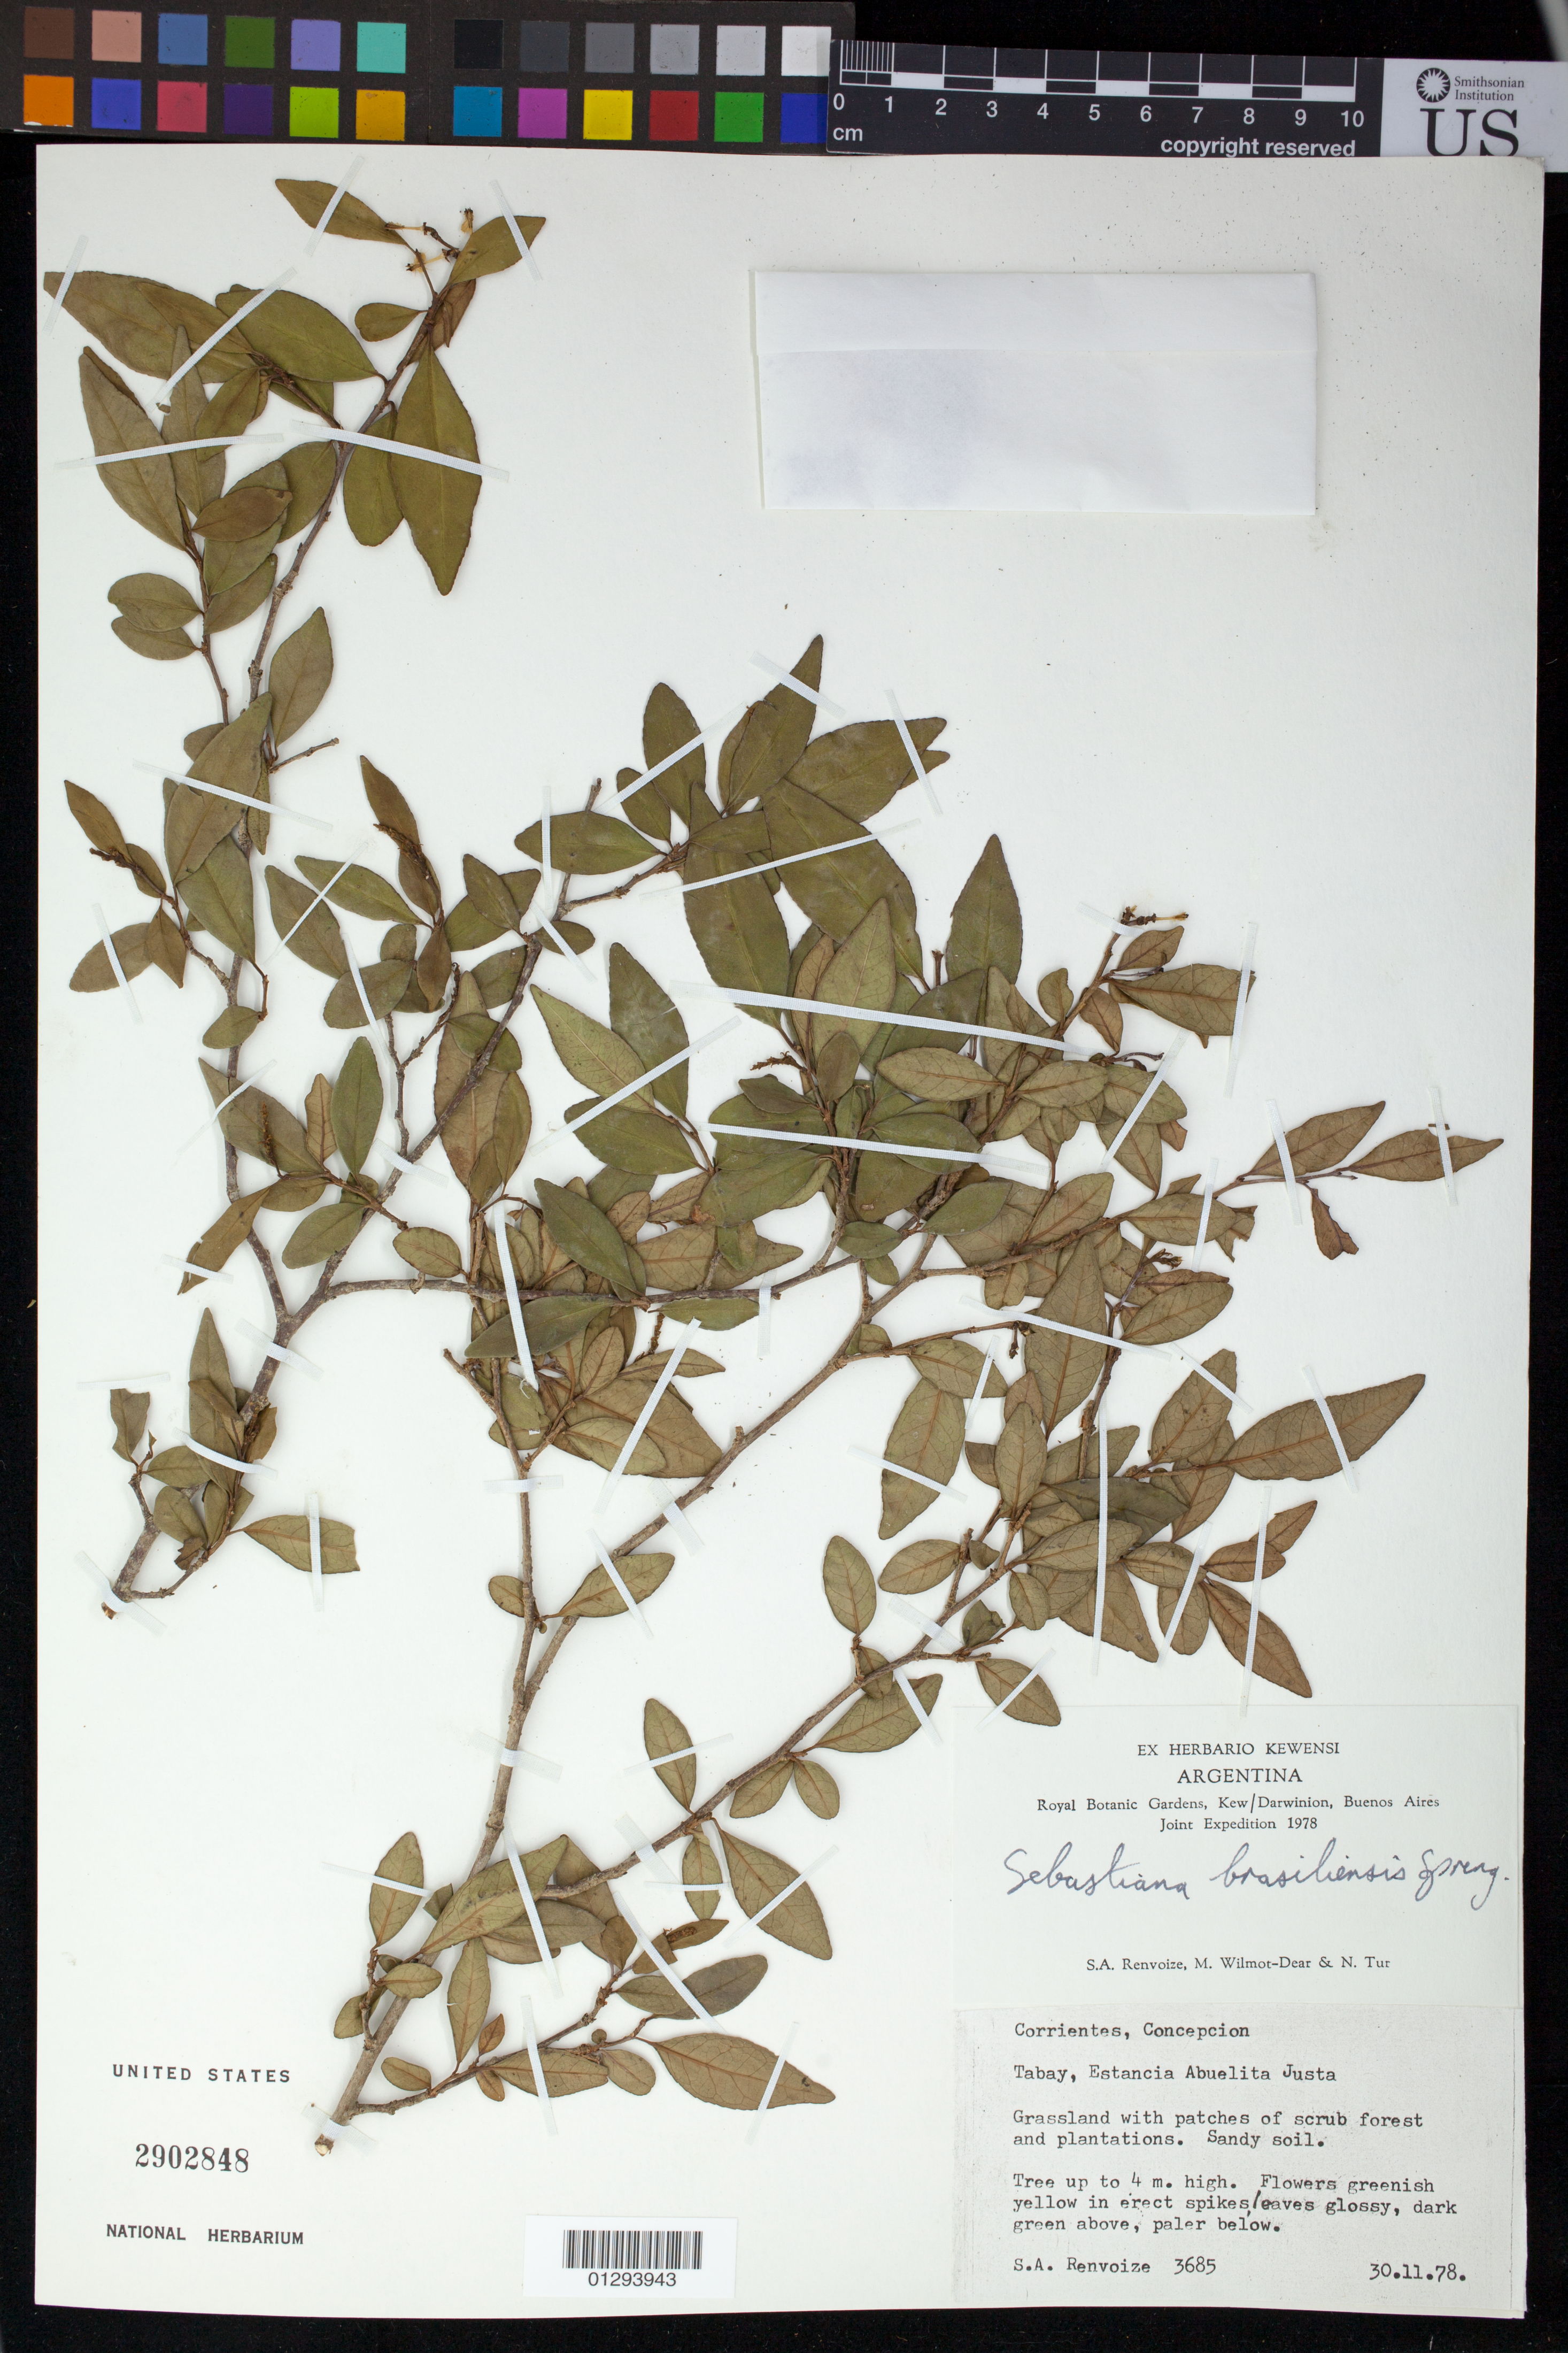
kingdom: Plantae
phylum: Tracheophyta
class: Magnoliopsida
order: Malpighiales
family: Euphorbiaceae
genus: Sebastiania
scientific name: Sebastiania brasiliensis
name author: Spreng.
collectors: S. A. Renvoize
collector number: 3685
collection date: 1978-11-30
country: Argentina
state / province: Corrientes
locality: Concepcion. Tabay, Estancia Abuelita Justa.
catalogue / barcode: US 2902848